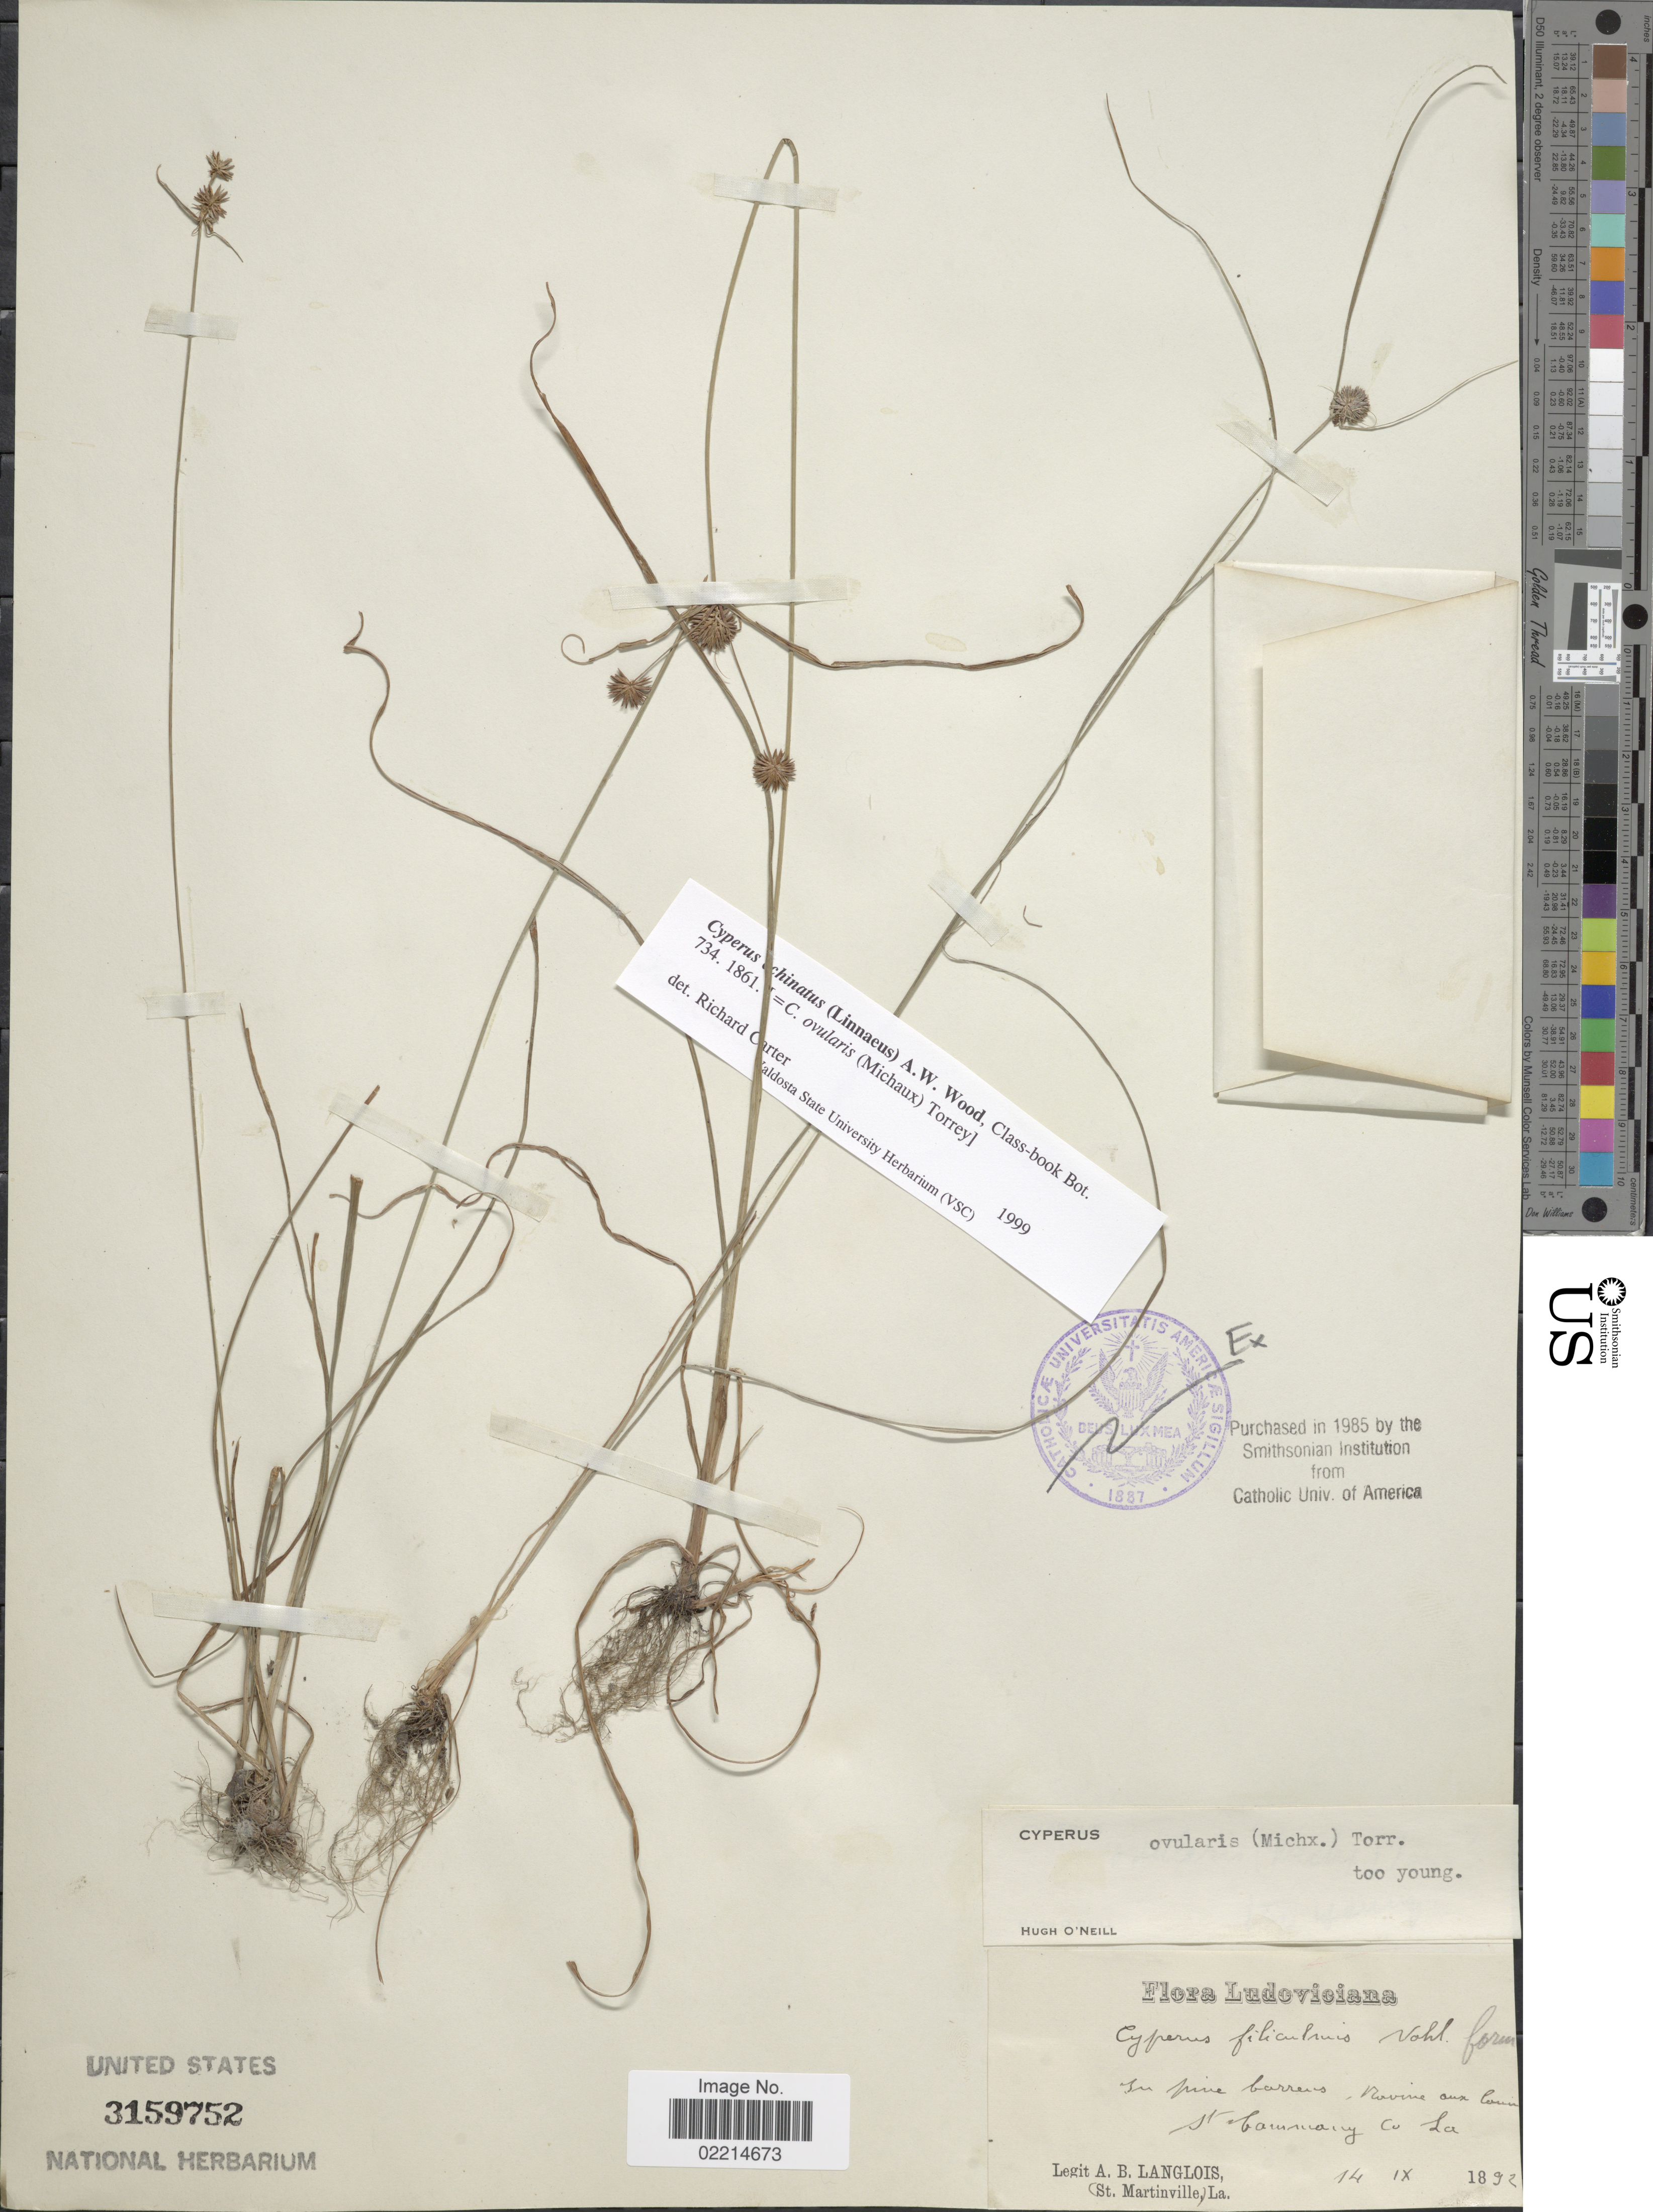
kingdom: Plantae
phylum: Tracheophyta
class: Liliopsida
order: Poales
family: Cyperaceae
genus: Cyperus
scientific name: Cyperus echinatus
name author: (L.) Alph. Wood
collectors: A. Langlois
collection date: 1892-09-14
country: United States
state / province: Louisiana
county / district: St. Tammany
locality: In pine barrens, Ravine aux Connes St. Tammany Co. La.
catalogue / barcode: US 3159752